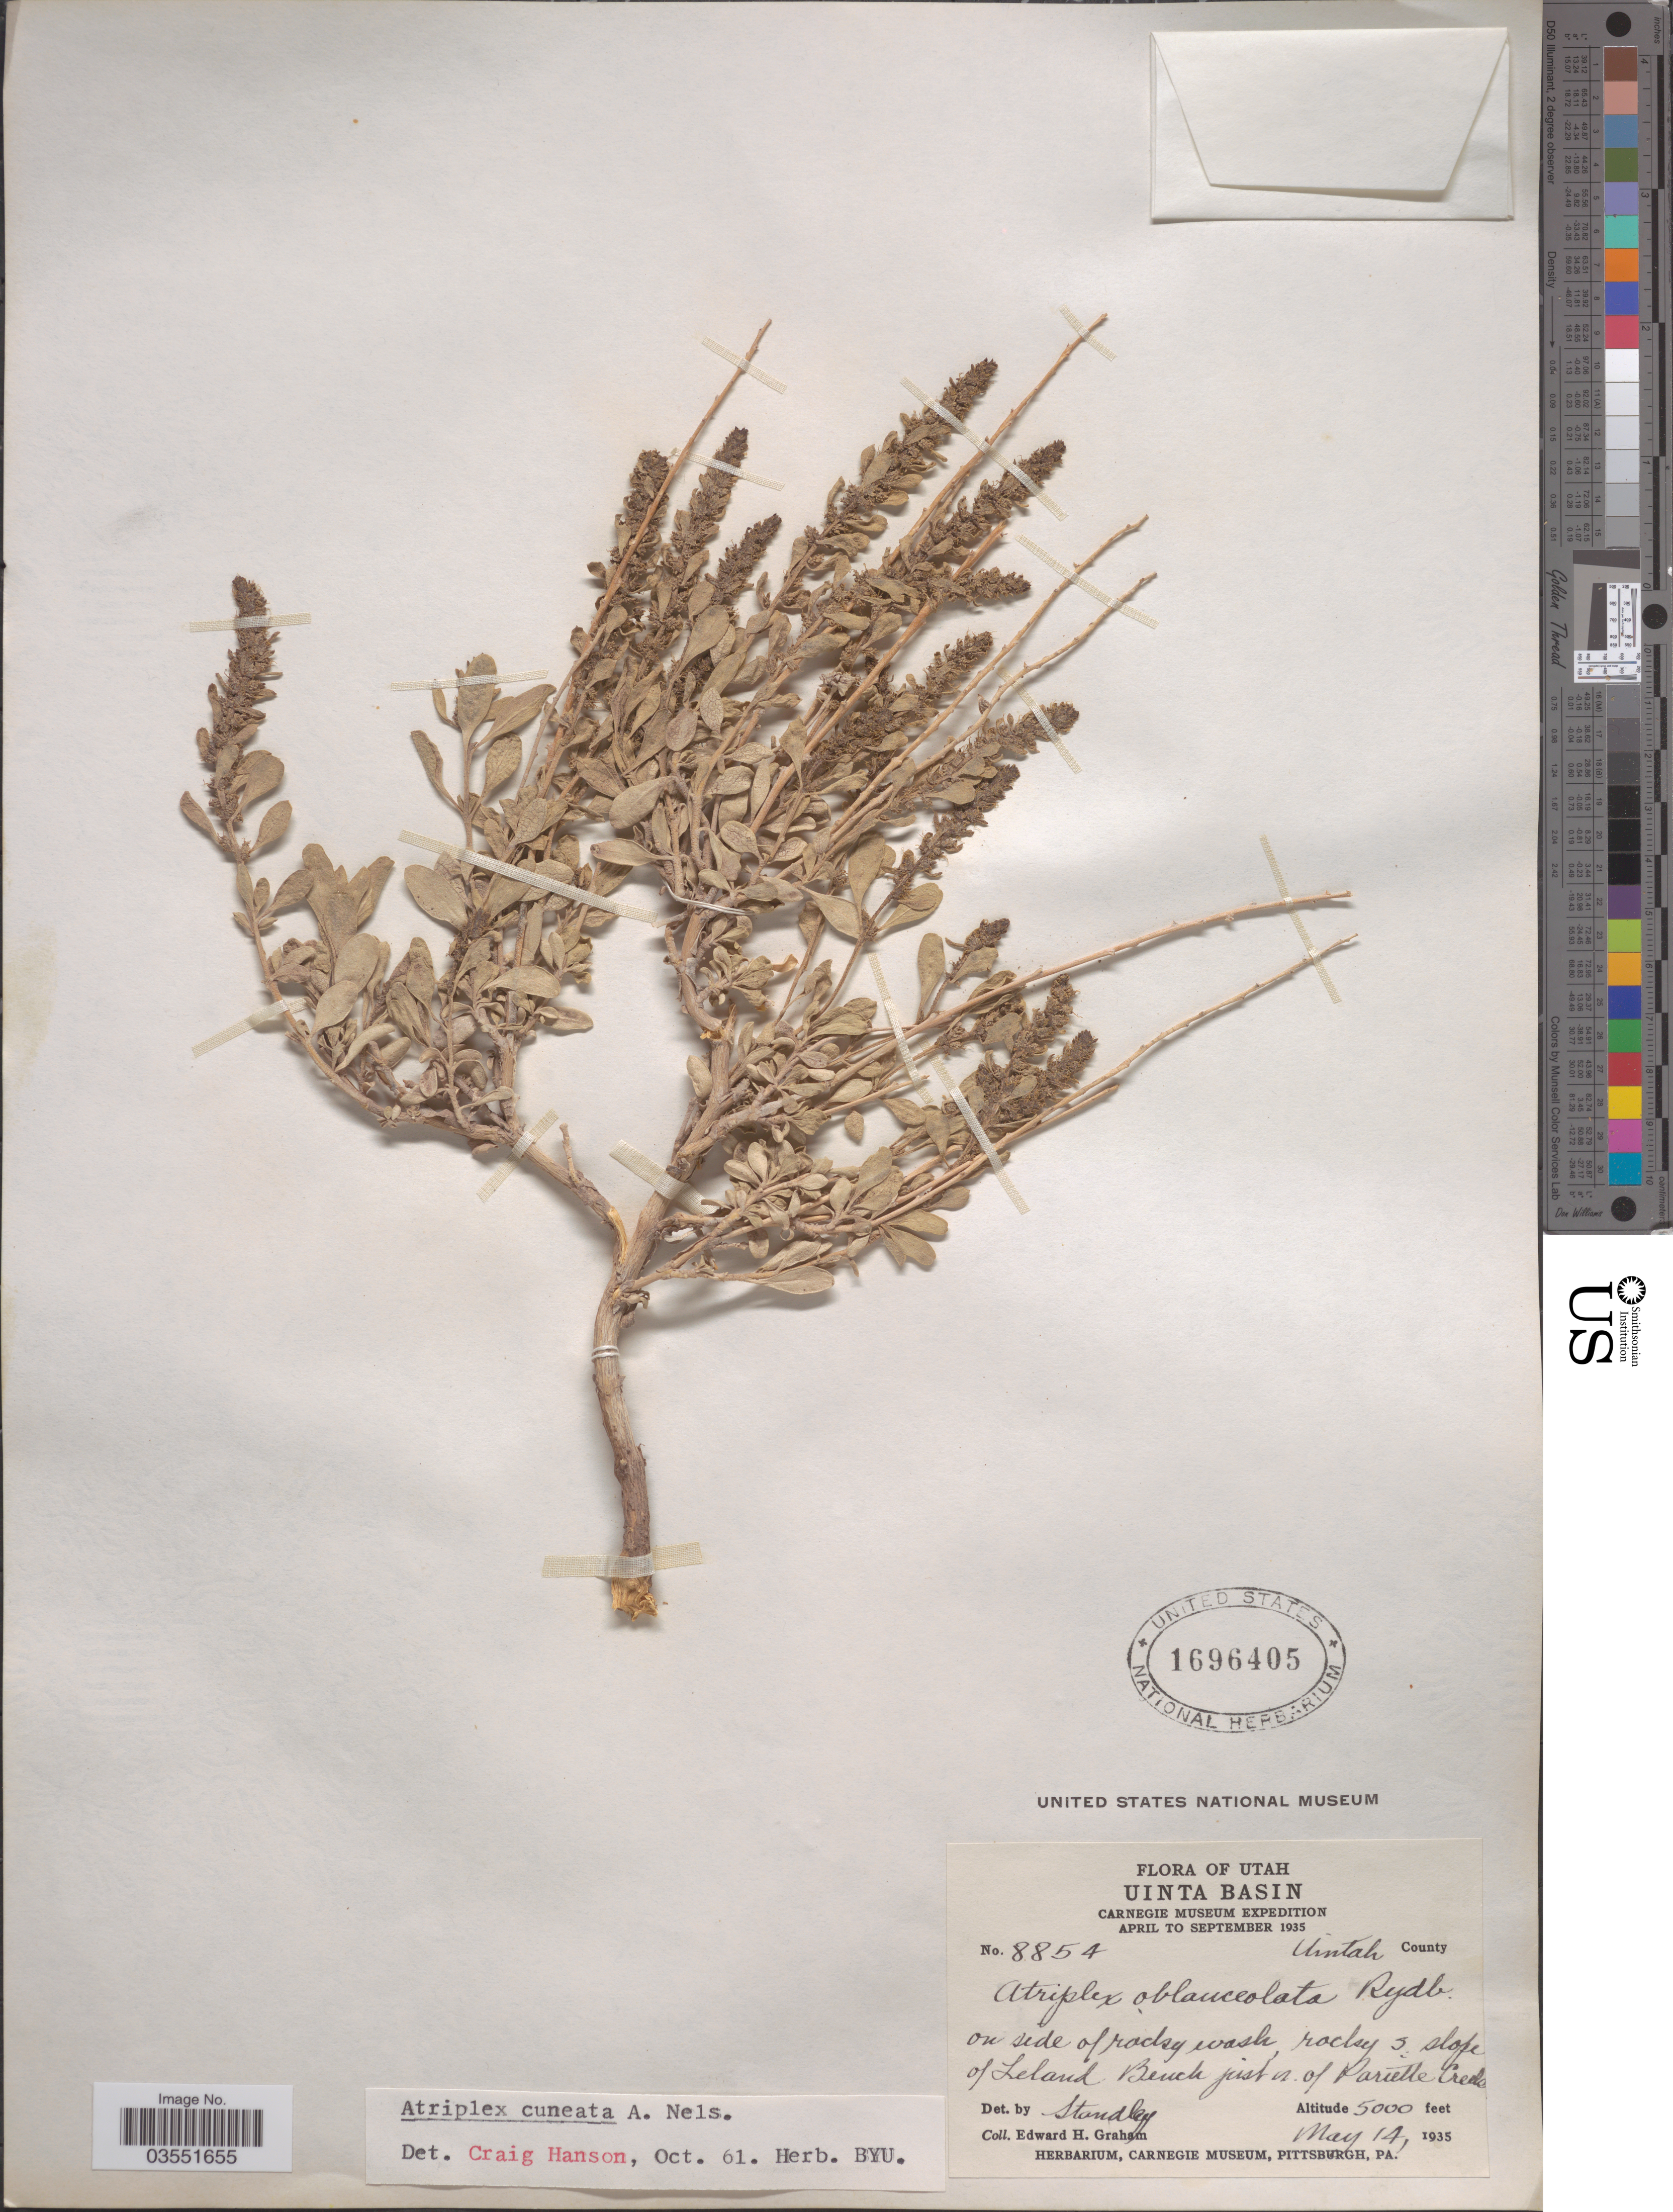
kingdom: Plantae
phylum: Tracheophyta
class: Magnoliopsida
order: Caryophyllales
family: Amaranthaceae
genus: Atriplex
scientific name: Atriplex cuneata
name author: A. Nelson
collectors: E. H. Graham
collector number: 8854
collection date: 1935-05-14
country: United States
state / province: Utah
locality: Uinta Basin, Uintah County. On side of rocky wash, rocky s. slope of Leland Bench just n. of Pariette Creek.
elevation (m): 1524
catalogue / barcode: US 1696405